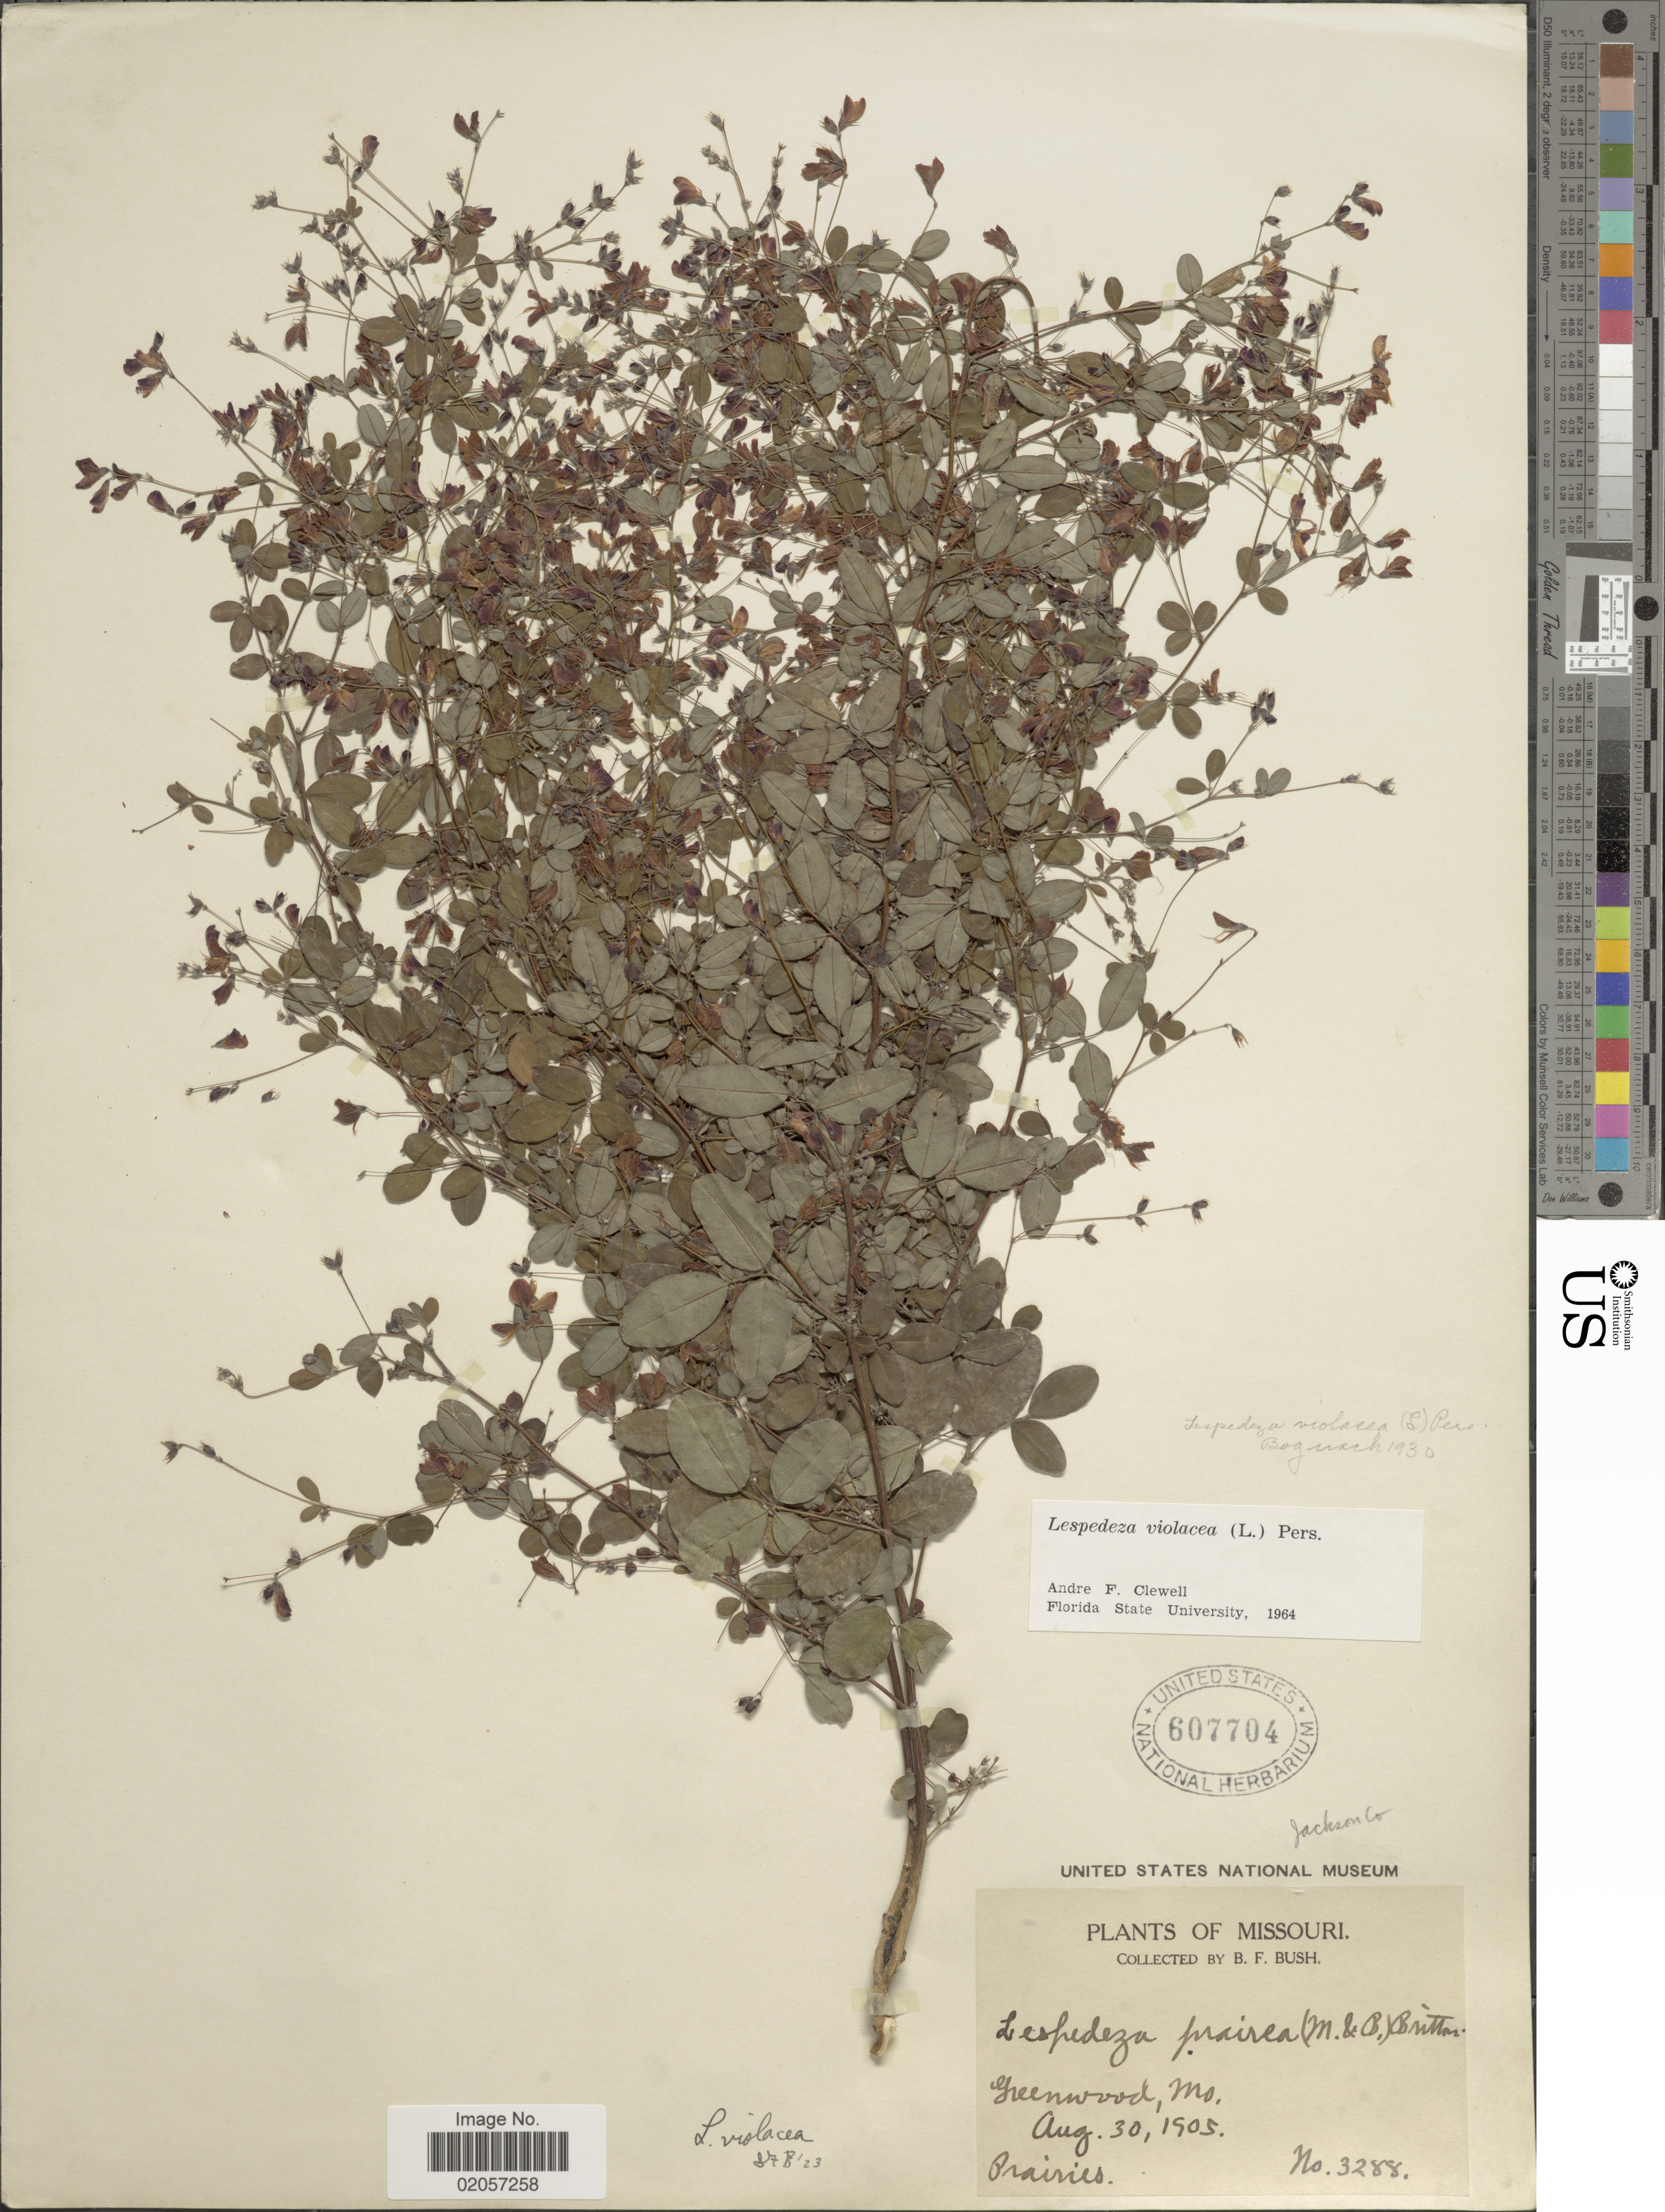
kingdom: Plantae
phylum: Tracheophyta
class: Magnoliopsida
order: Fabales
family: Fabaceae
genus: Lespedeza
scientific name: Lespedeza violacea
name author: (L.) Pers.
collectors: B. F. Bush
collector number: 3288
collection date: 1905-08-30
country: United States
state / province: Missouri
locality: Greenwood, Mo.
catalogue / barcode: US 607704